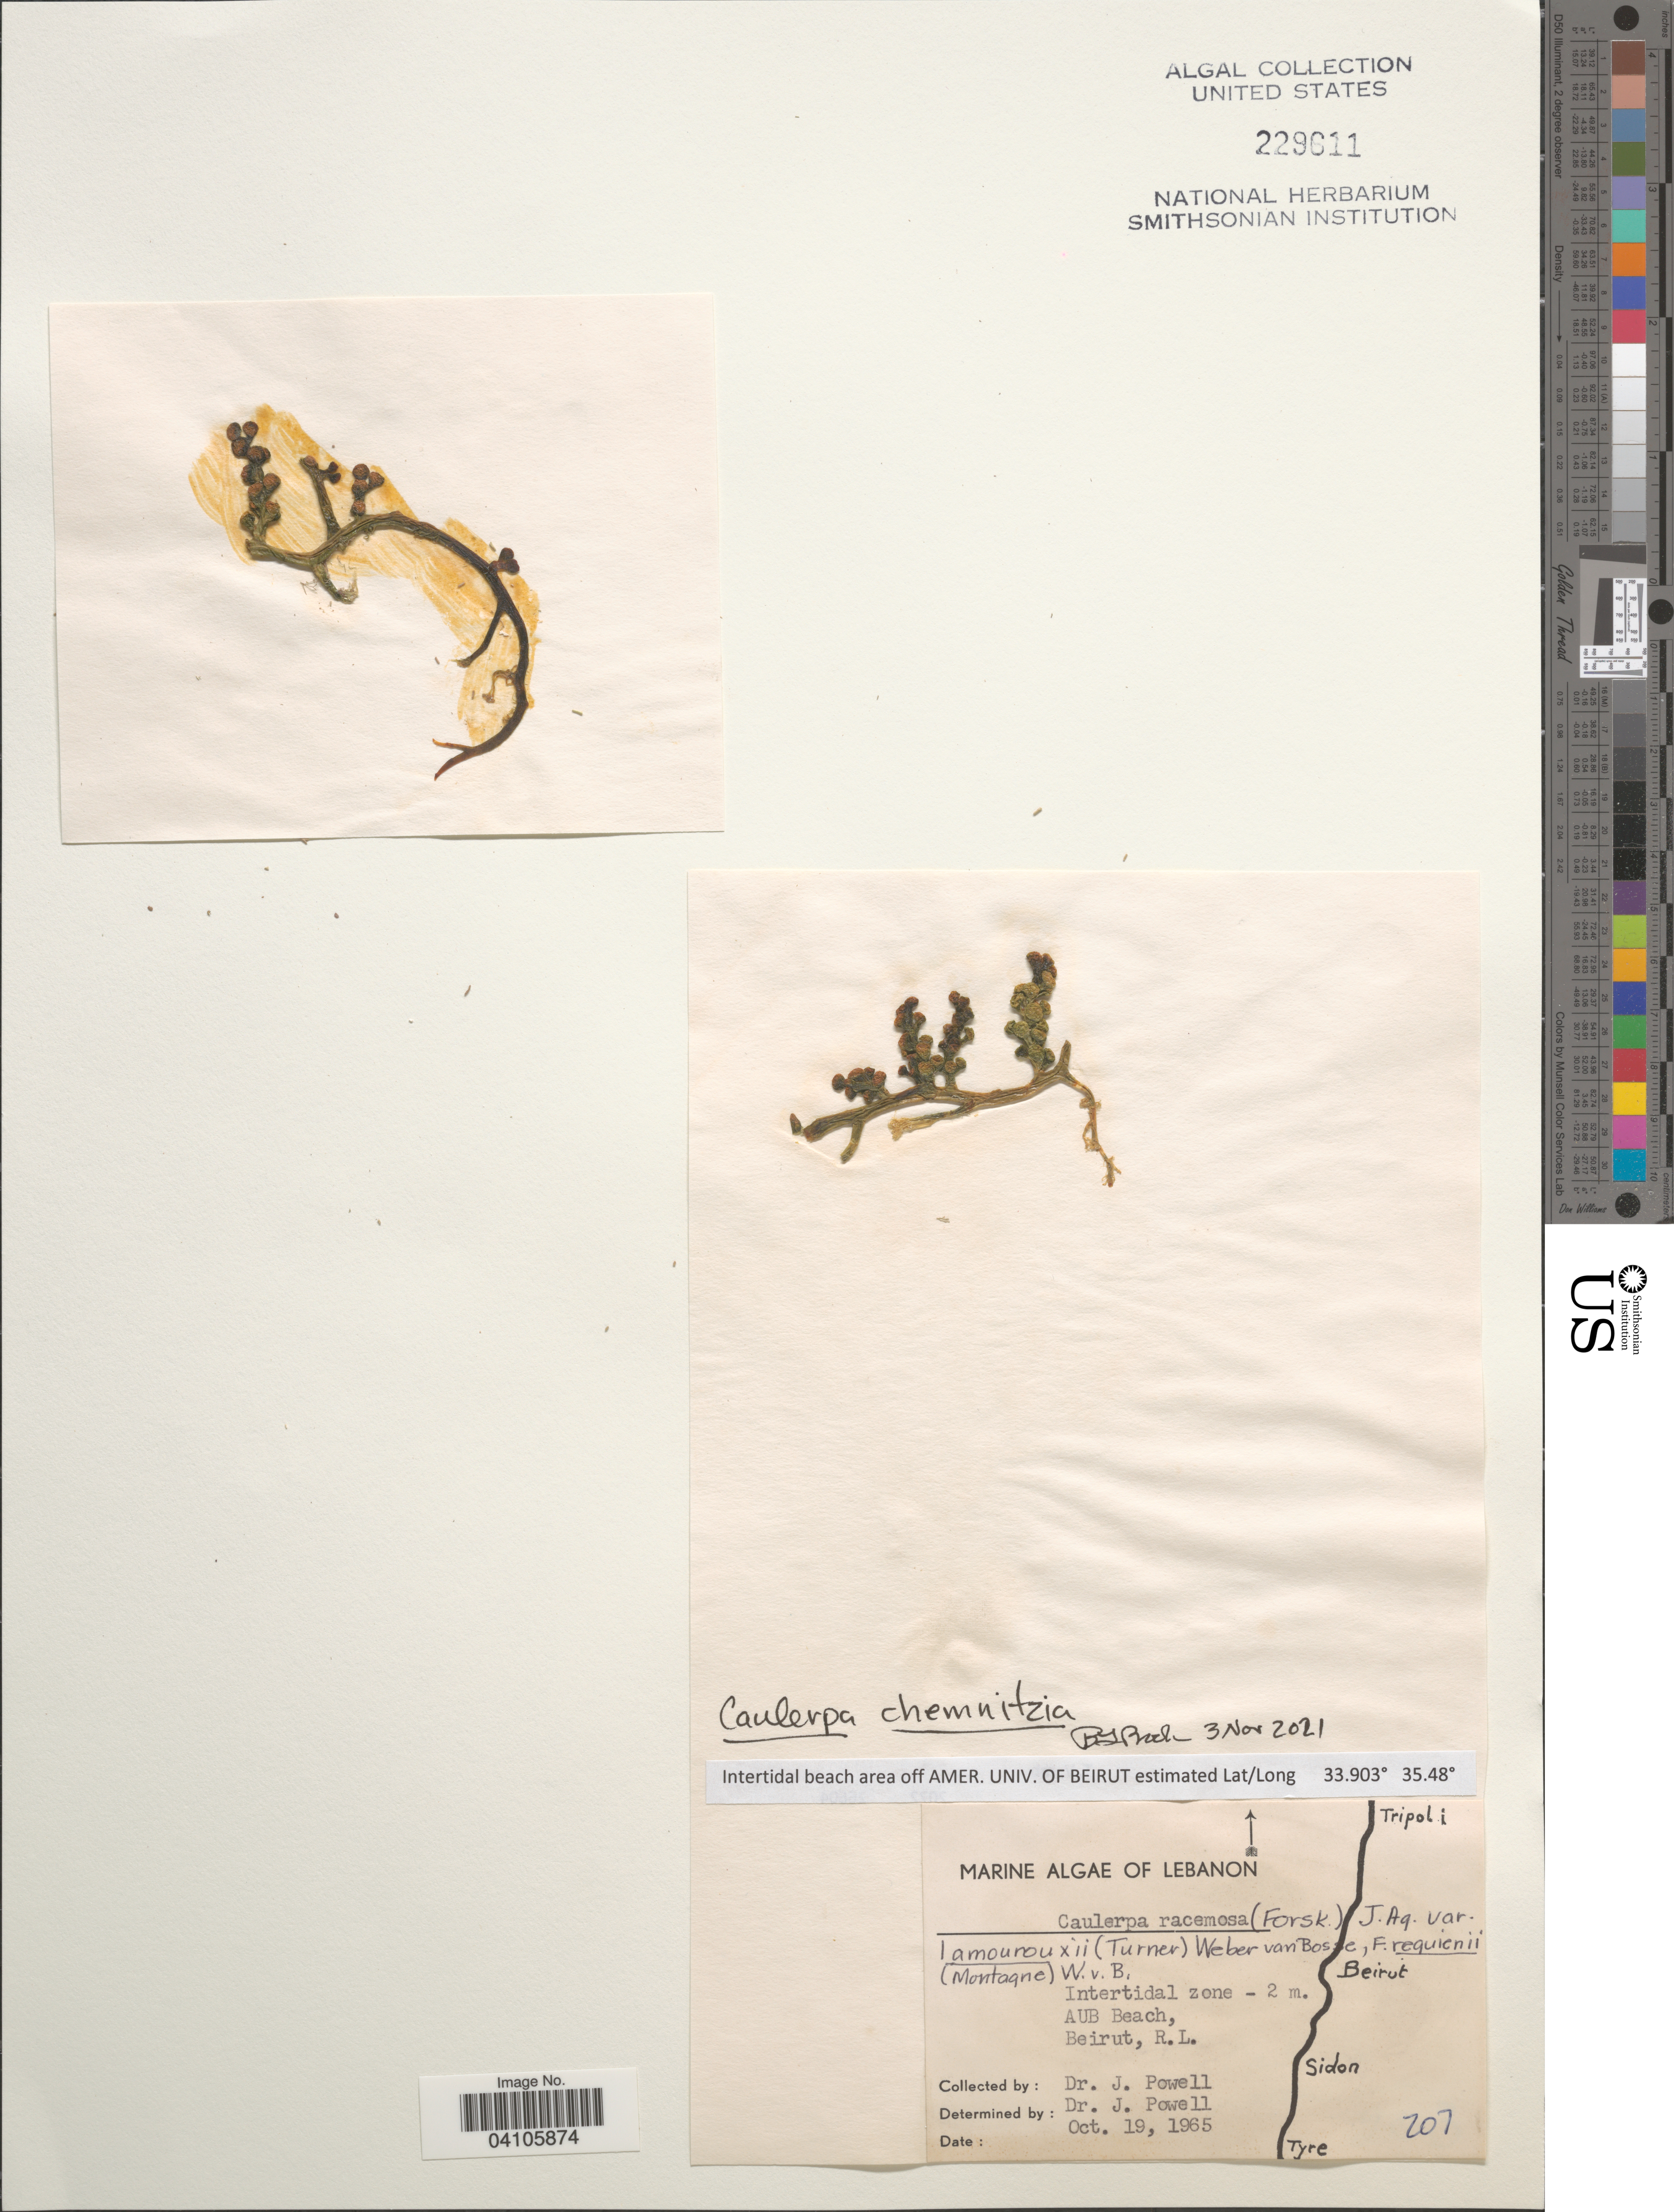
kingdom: Plantae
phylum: Chlorophyta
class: Ulvophyceae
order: Bryopsidales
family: Caulerpaceae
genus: Caulerpa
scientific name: Caulerpa chemnitzia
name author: (Esper) J.V.Lamouroux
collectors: J. Powell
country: Lebanon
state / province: Beyrouth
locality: AUB Beach, Beirut, R.L.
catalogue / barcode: US 229611